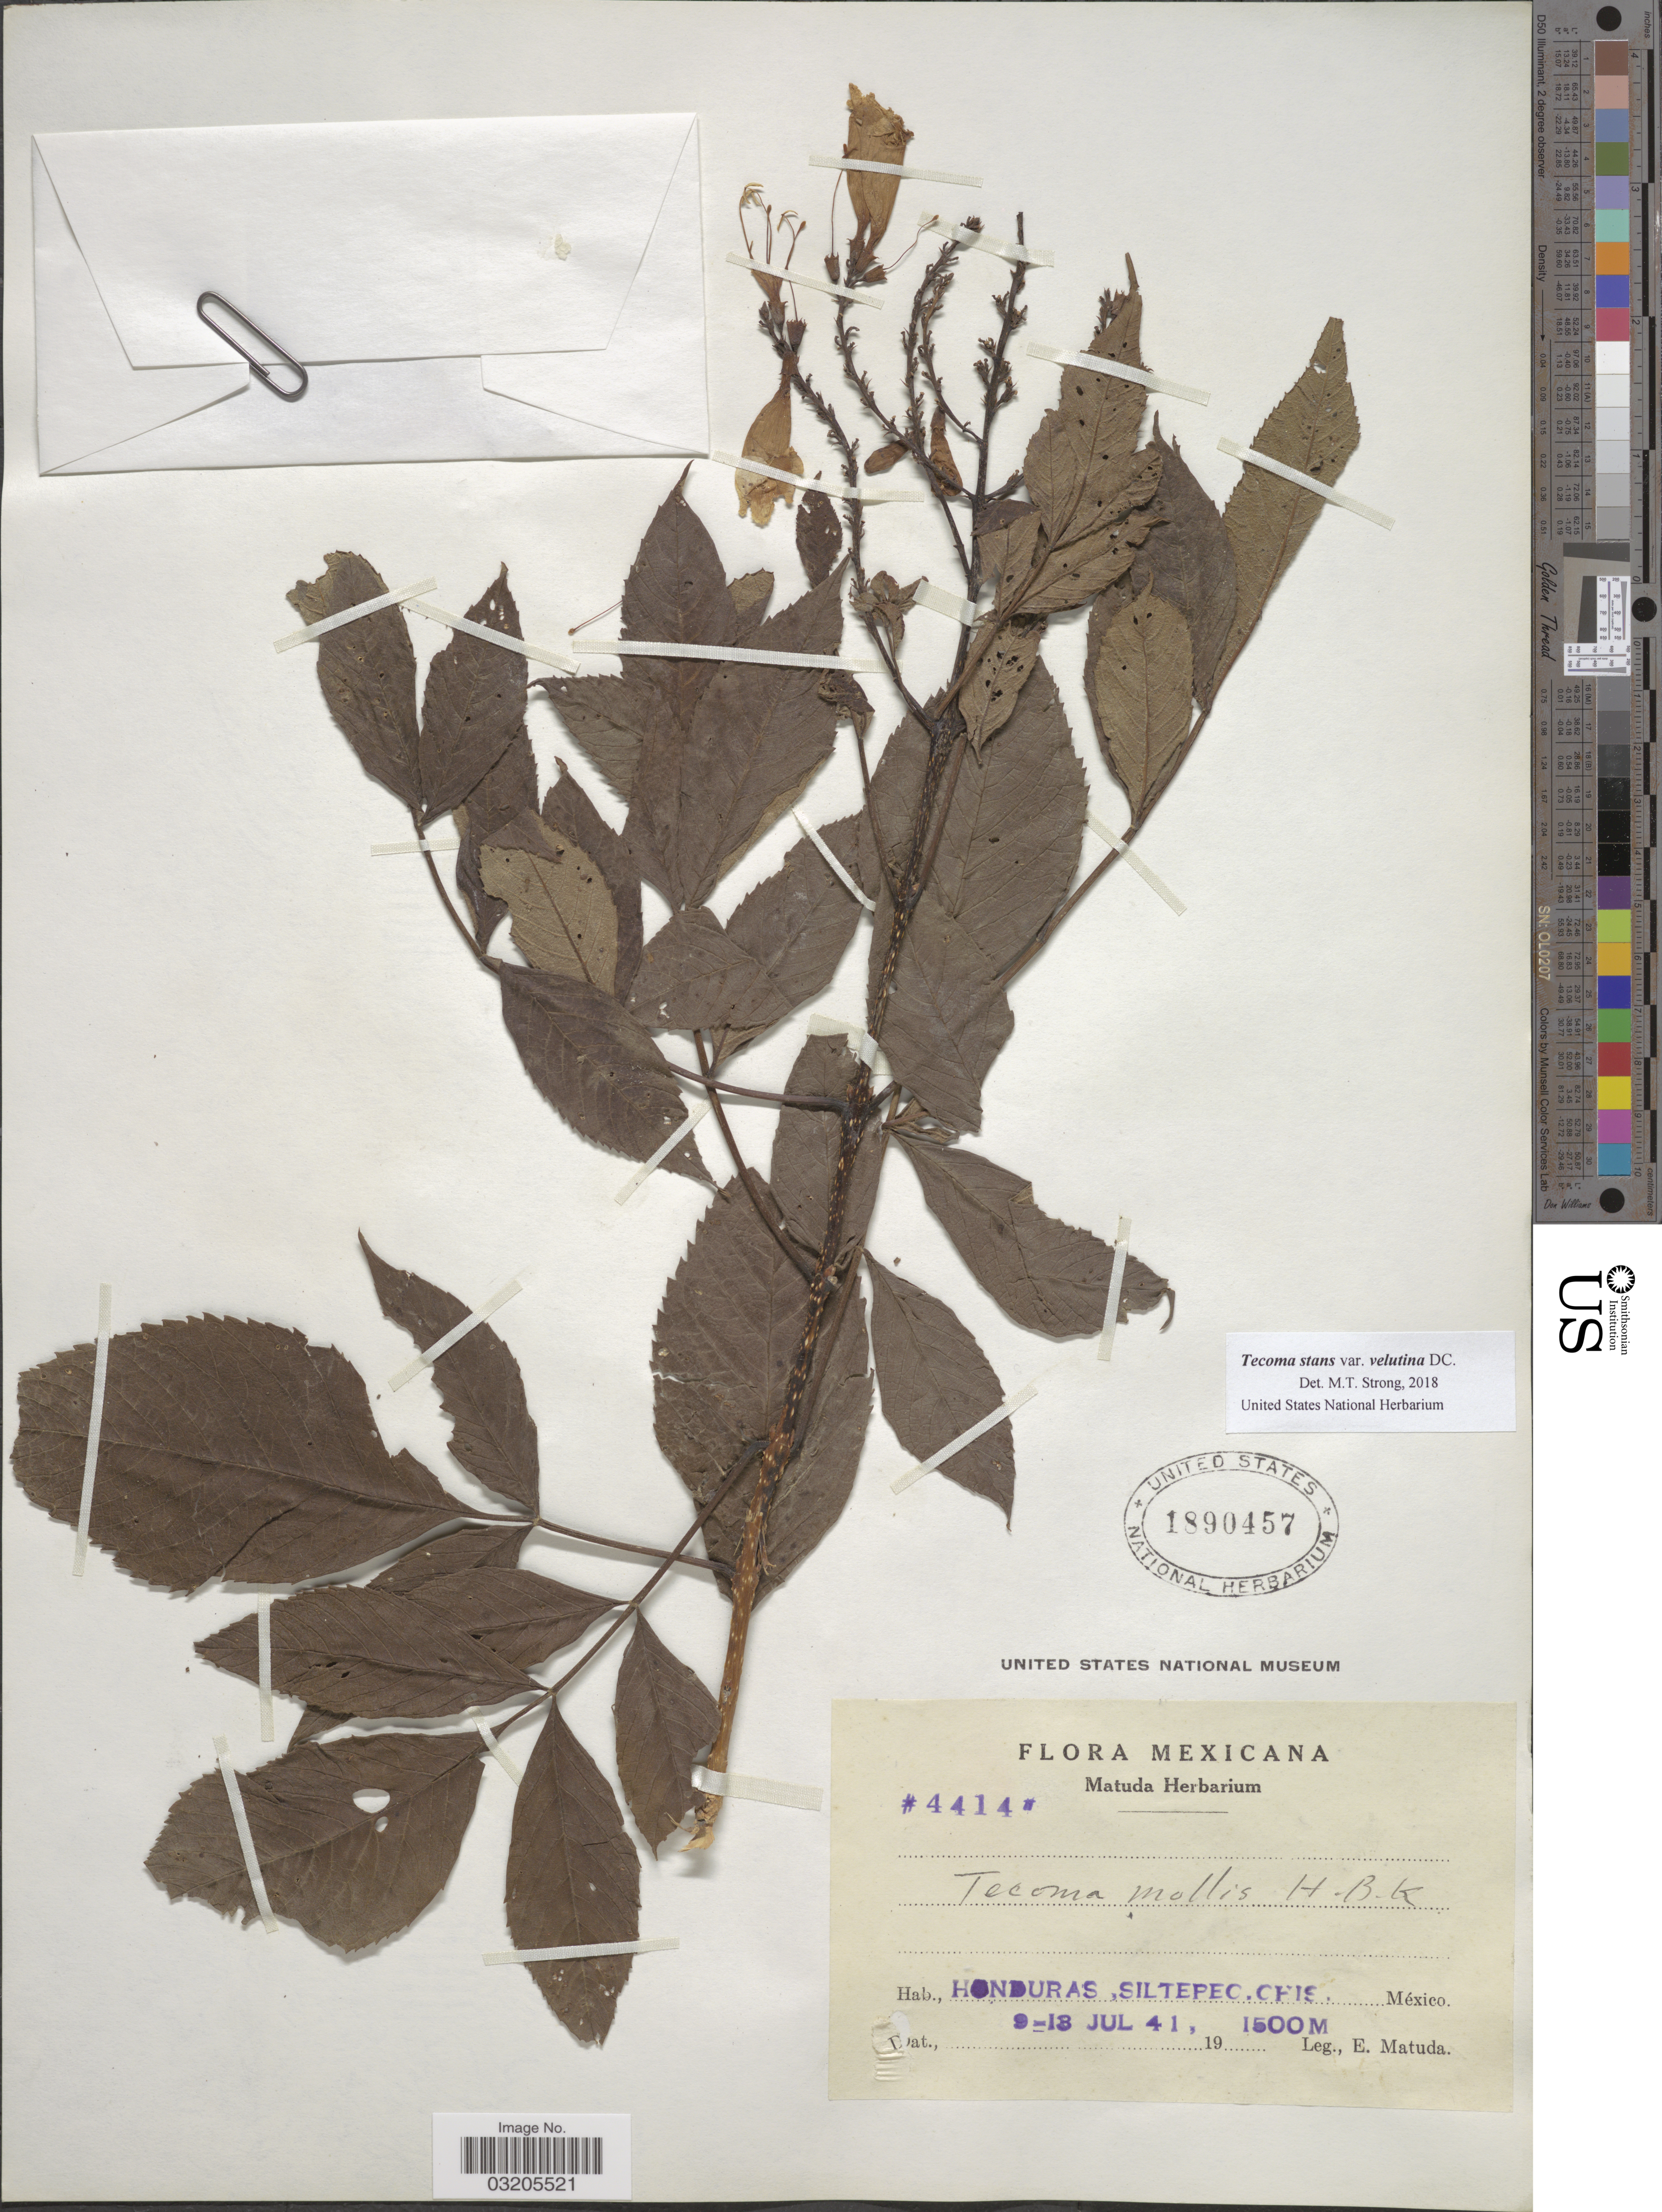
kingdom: Plantae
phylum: Tracheophyta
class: Magnoliopsida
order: Lamiales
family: Bignoniaceae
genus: Tecoma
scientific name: Tecoma stans var. velutina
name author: DC.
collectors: E. Matuda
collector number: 4414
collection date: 1941-07-09/1941-07-18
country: Mexico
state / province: Chiapas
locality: Honduras, Siltepec, Chis.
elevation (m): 1500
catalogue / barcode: US 1890457